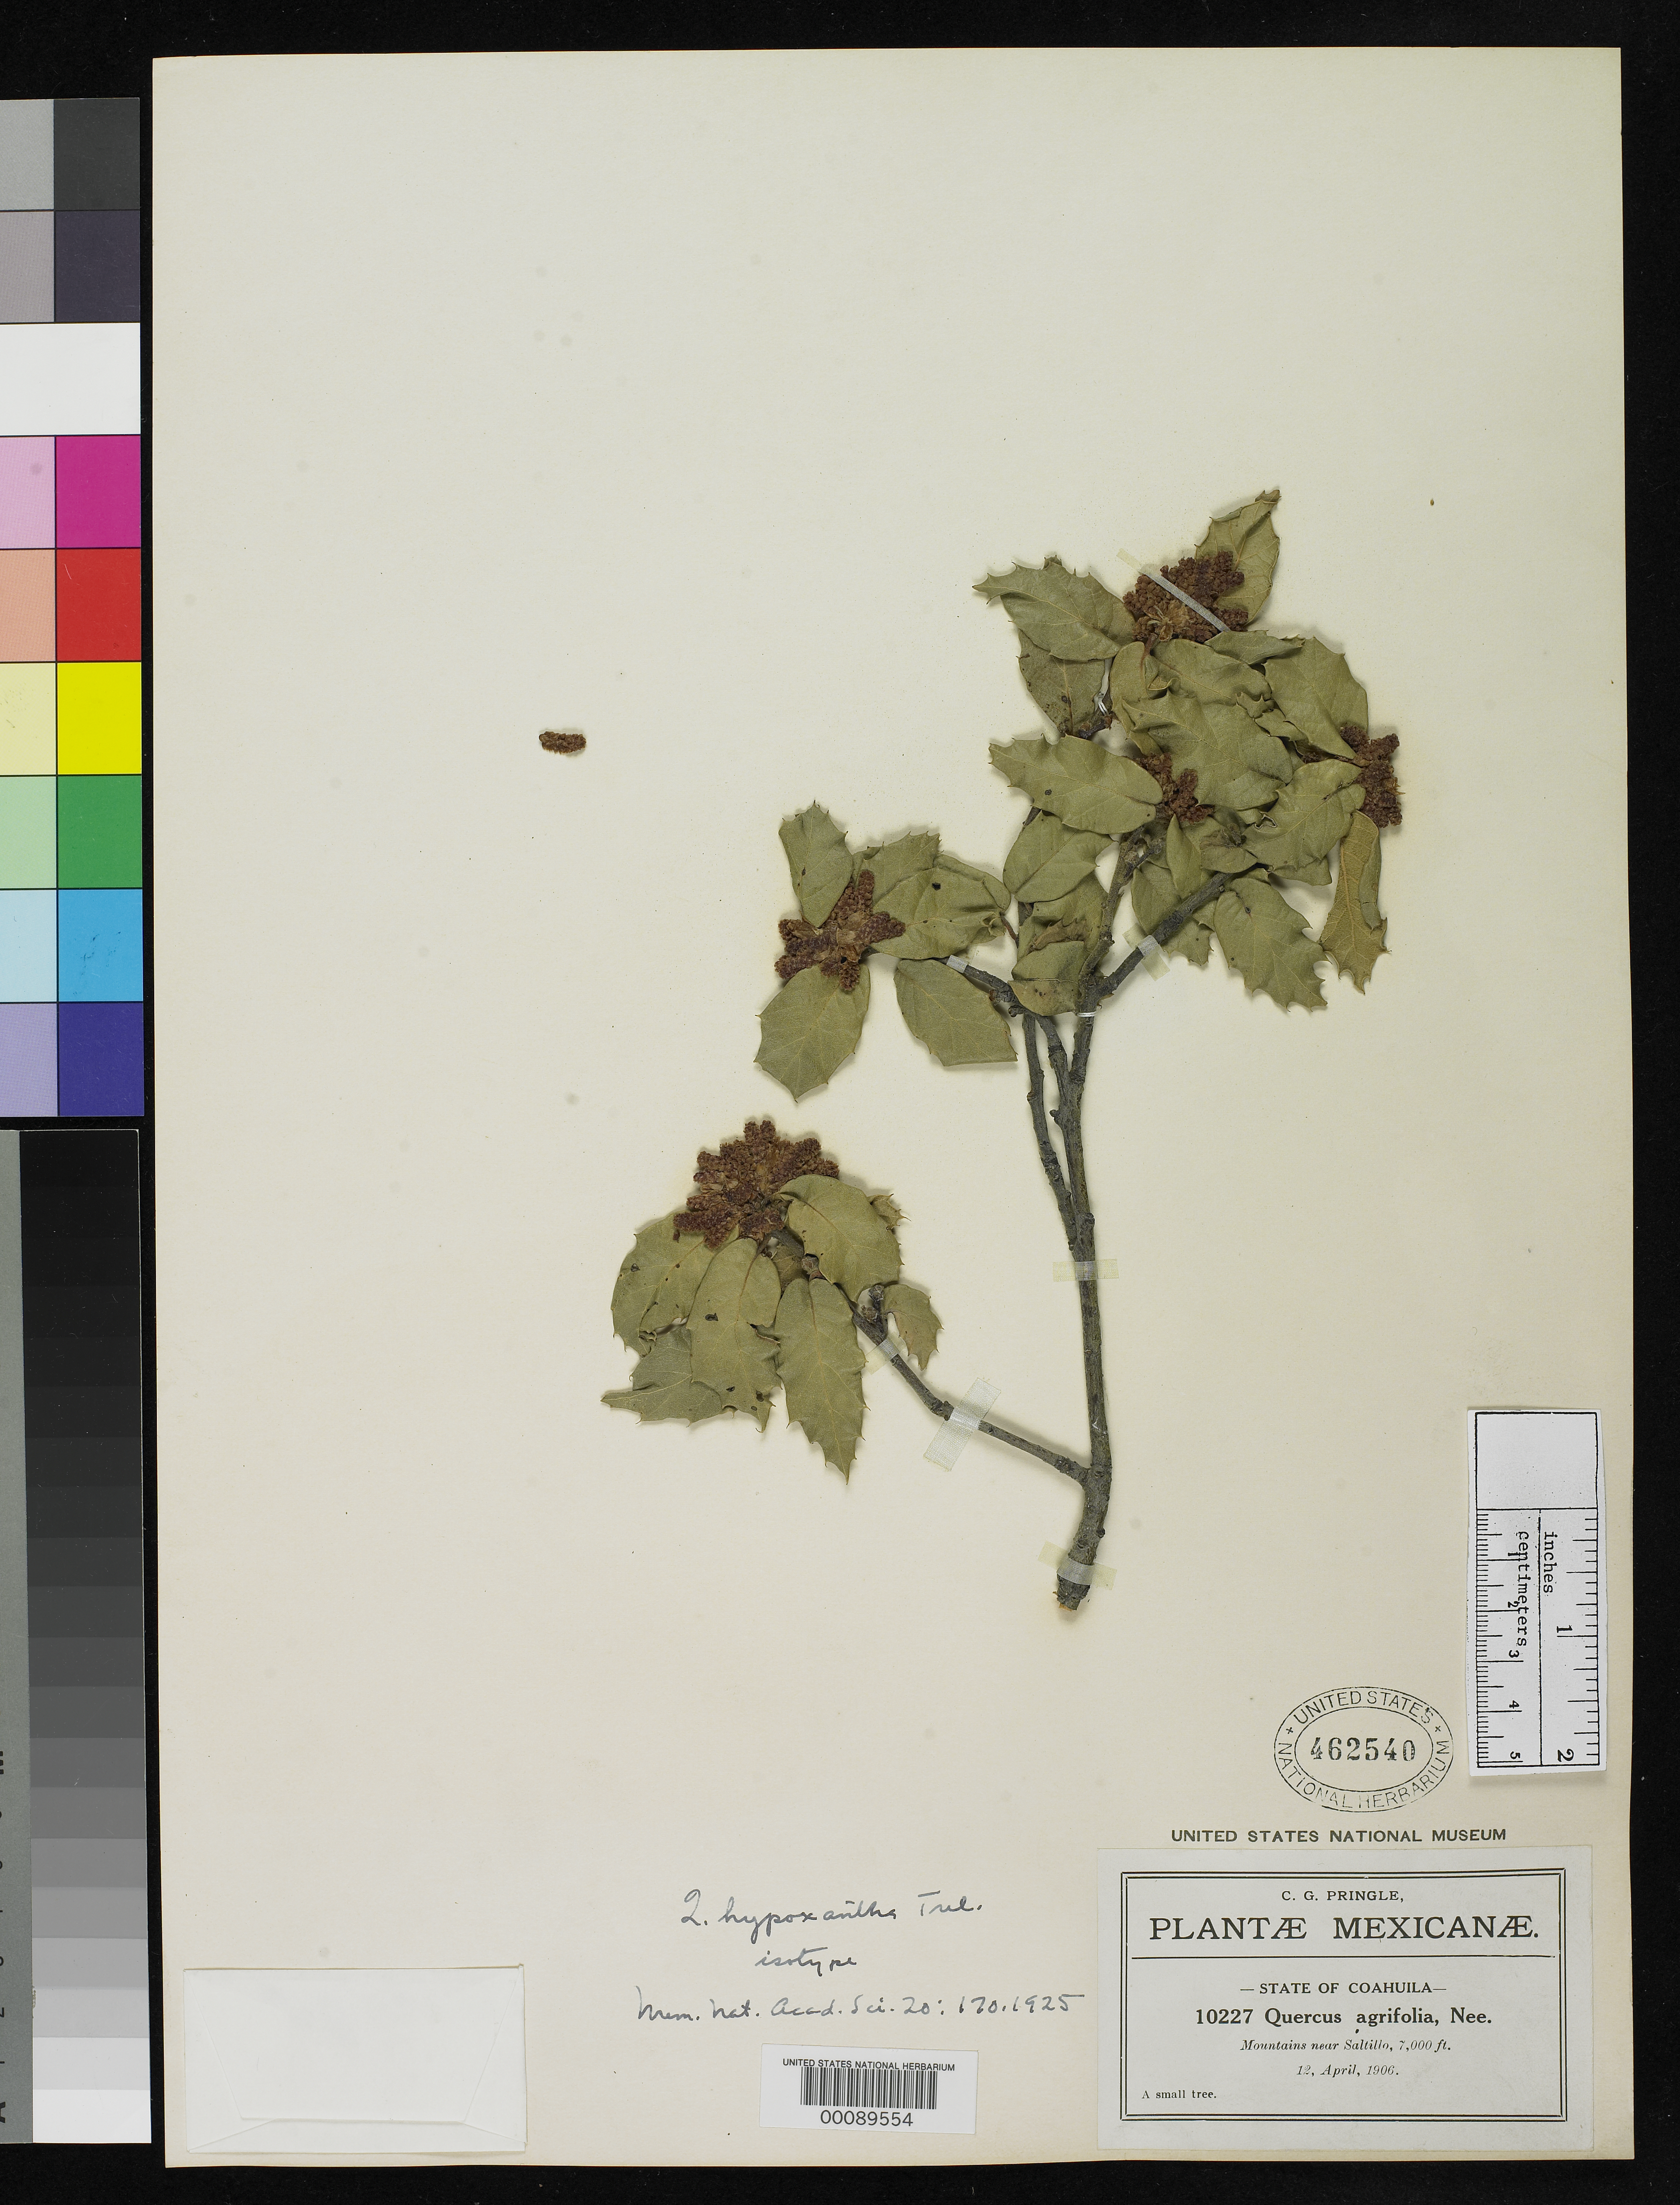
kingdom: Plantae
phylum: Tracheophyta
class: Magnoliopsida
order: Fagales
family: Fagaceae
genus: Quercus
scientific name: Quercus hypoxantha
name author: Trel.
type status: Isotype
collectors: C. G. Pringle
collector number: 10227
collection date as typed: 12 Apr 1906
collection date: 1906-04-12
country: Mexico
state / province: Coahuila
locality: Mountains near Saltillo.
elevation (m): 2300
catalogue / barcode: US 462540